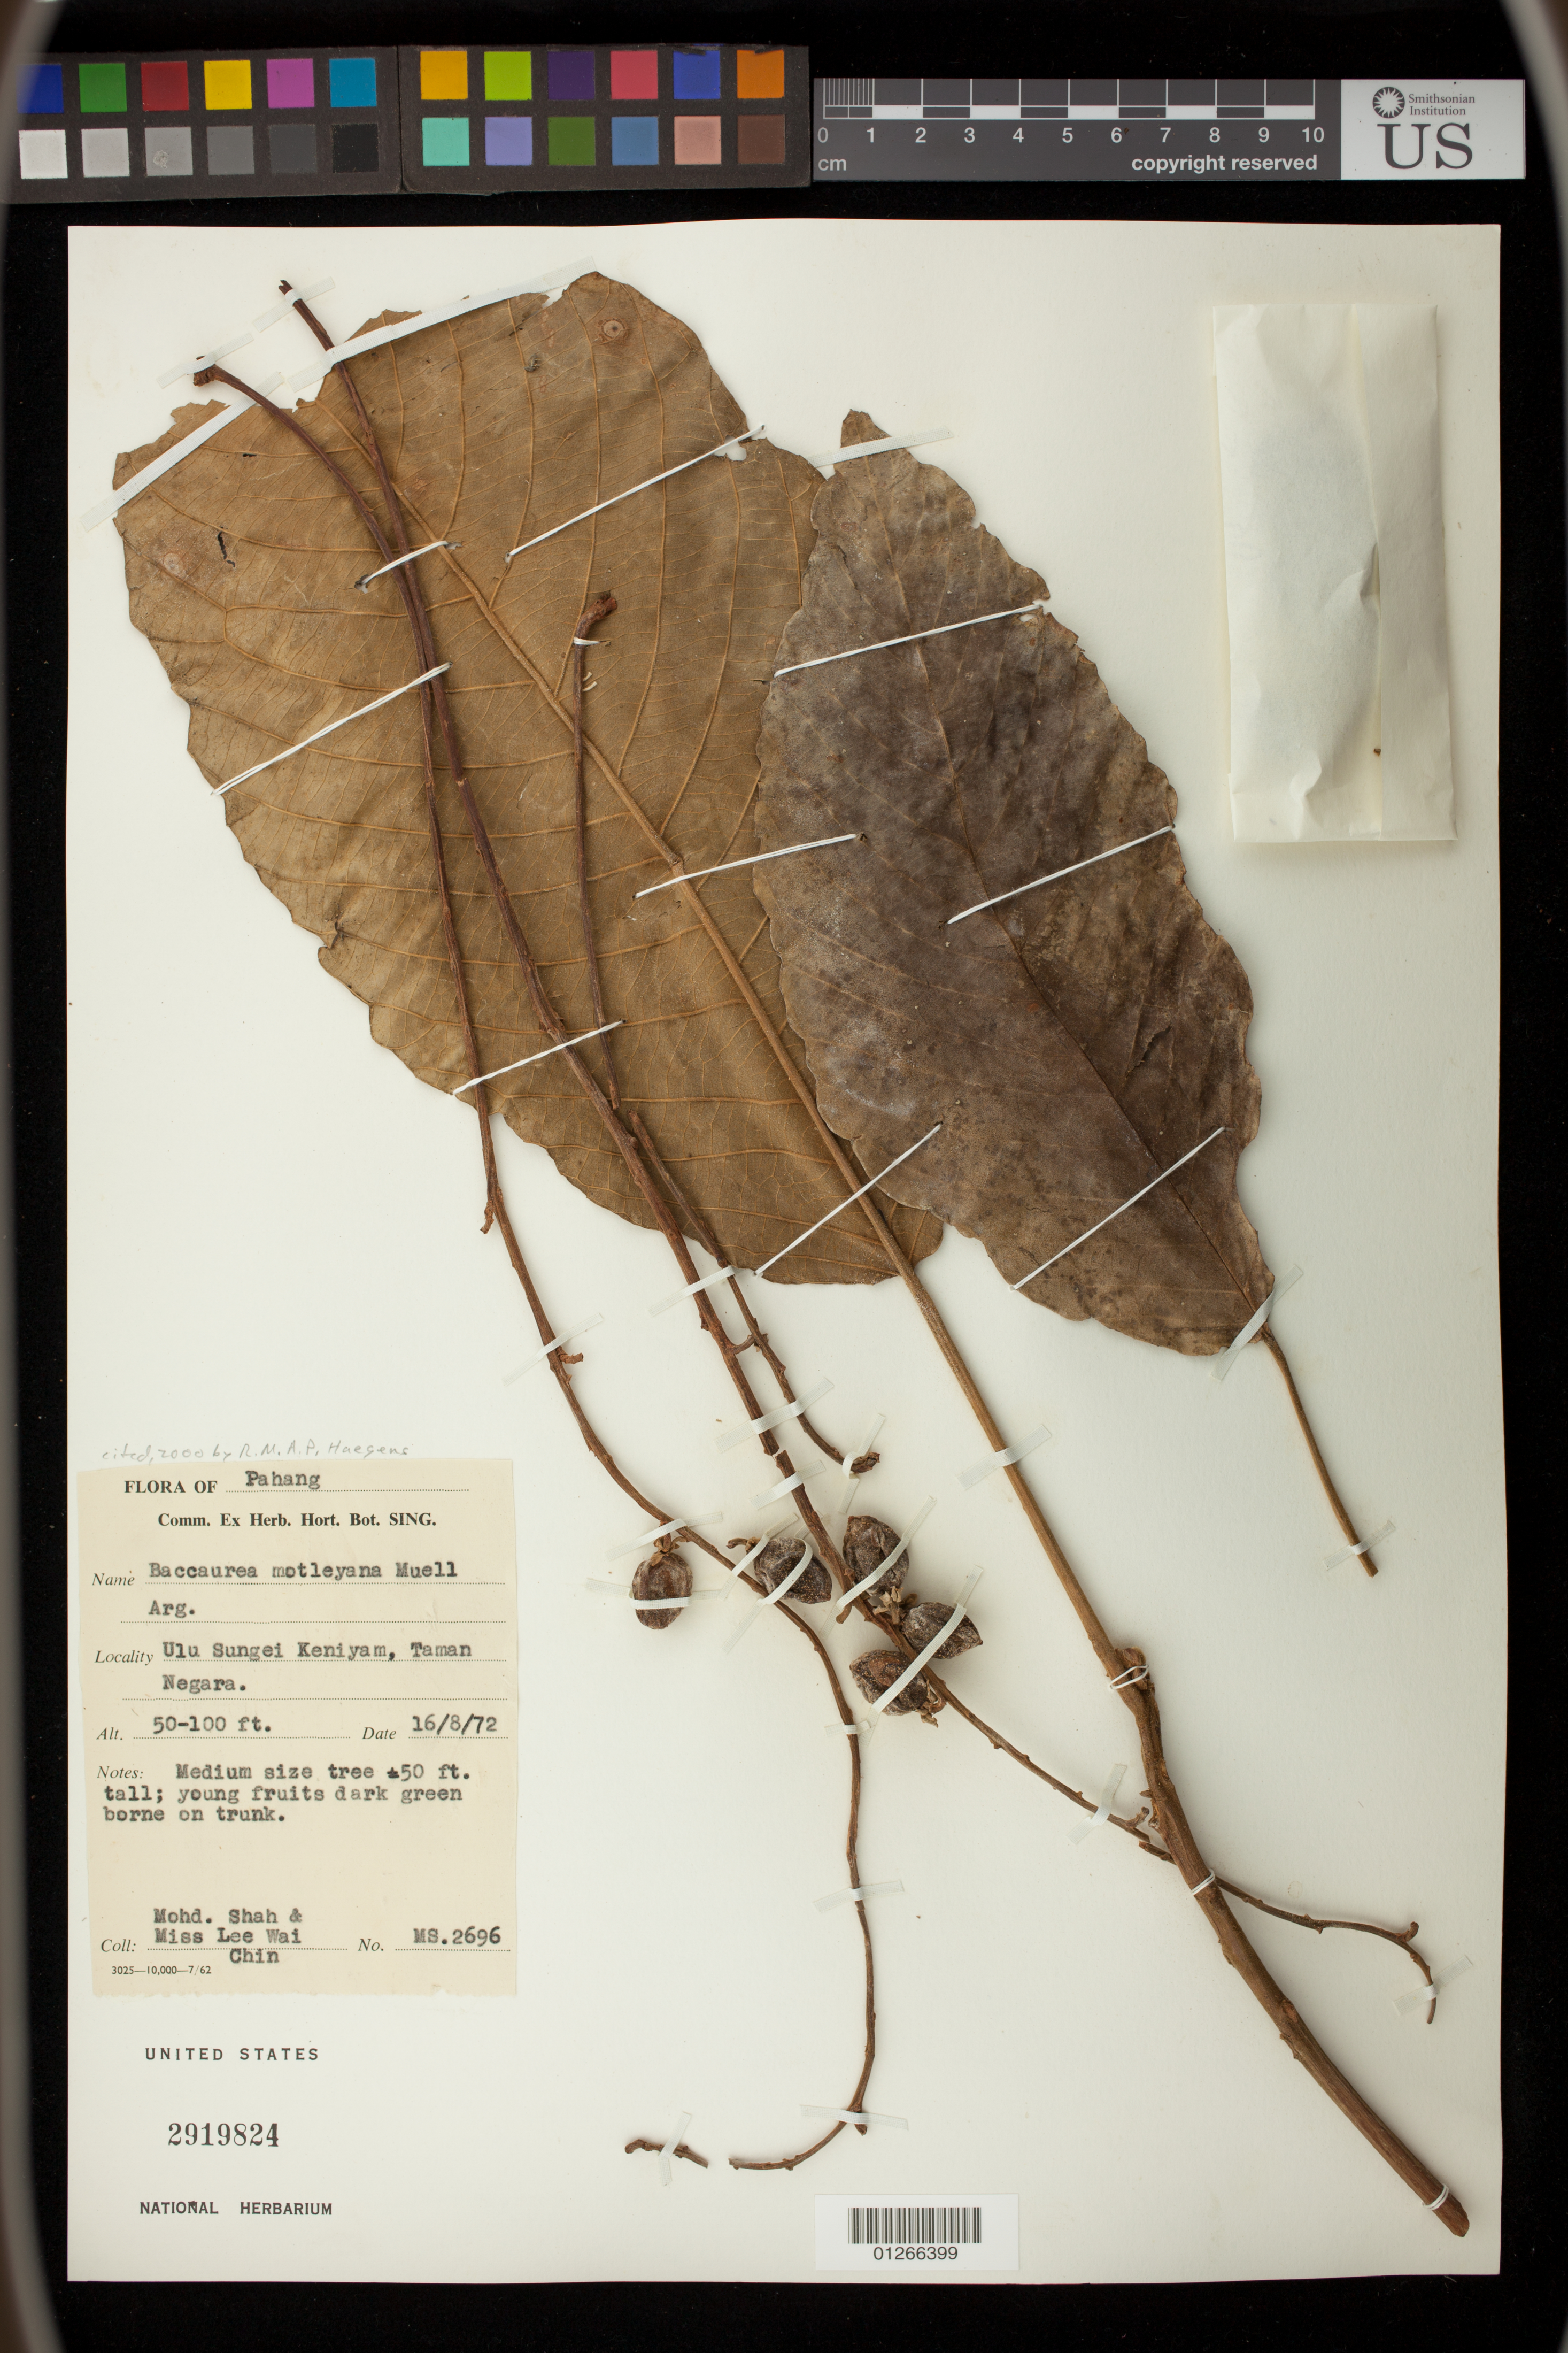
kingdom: Plantae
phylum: Tracheophyta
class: Magnoliopsida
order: Malpighiales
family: Phyllanthaceae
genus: Baccaurea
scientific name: Baccaurea motleyana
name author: (Müll. Arg.) Müll. Arg.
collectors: M. Shah & L. Chin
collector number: MS 2696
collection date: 1972-08-16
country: Malaysia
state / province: Pahang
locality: Ulu Sungei Keniyam, Taman Negara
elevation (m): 15